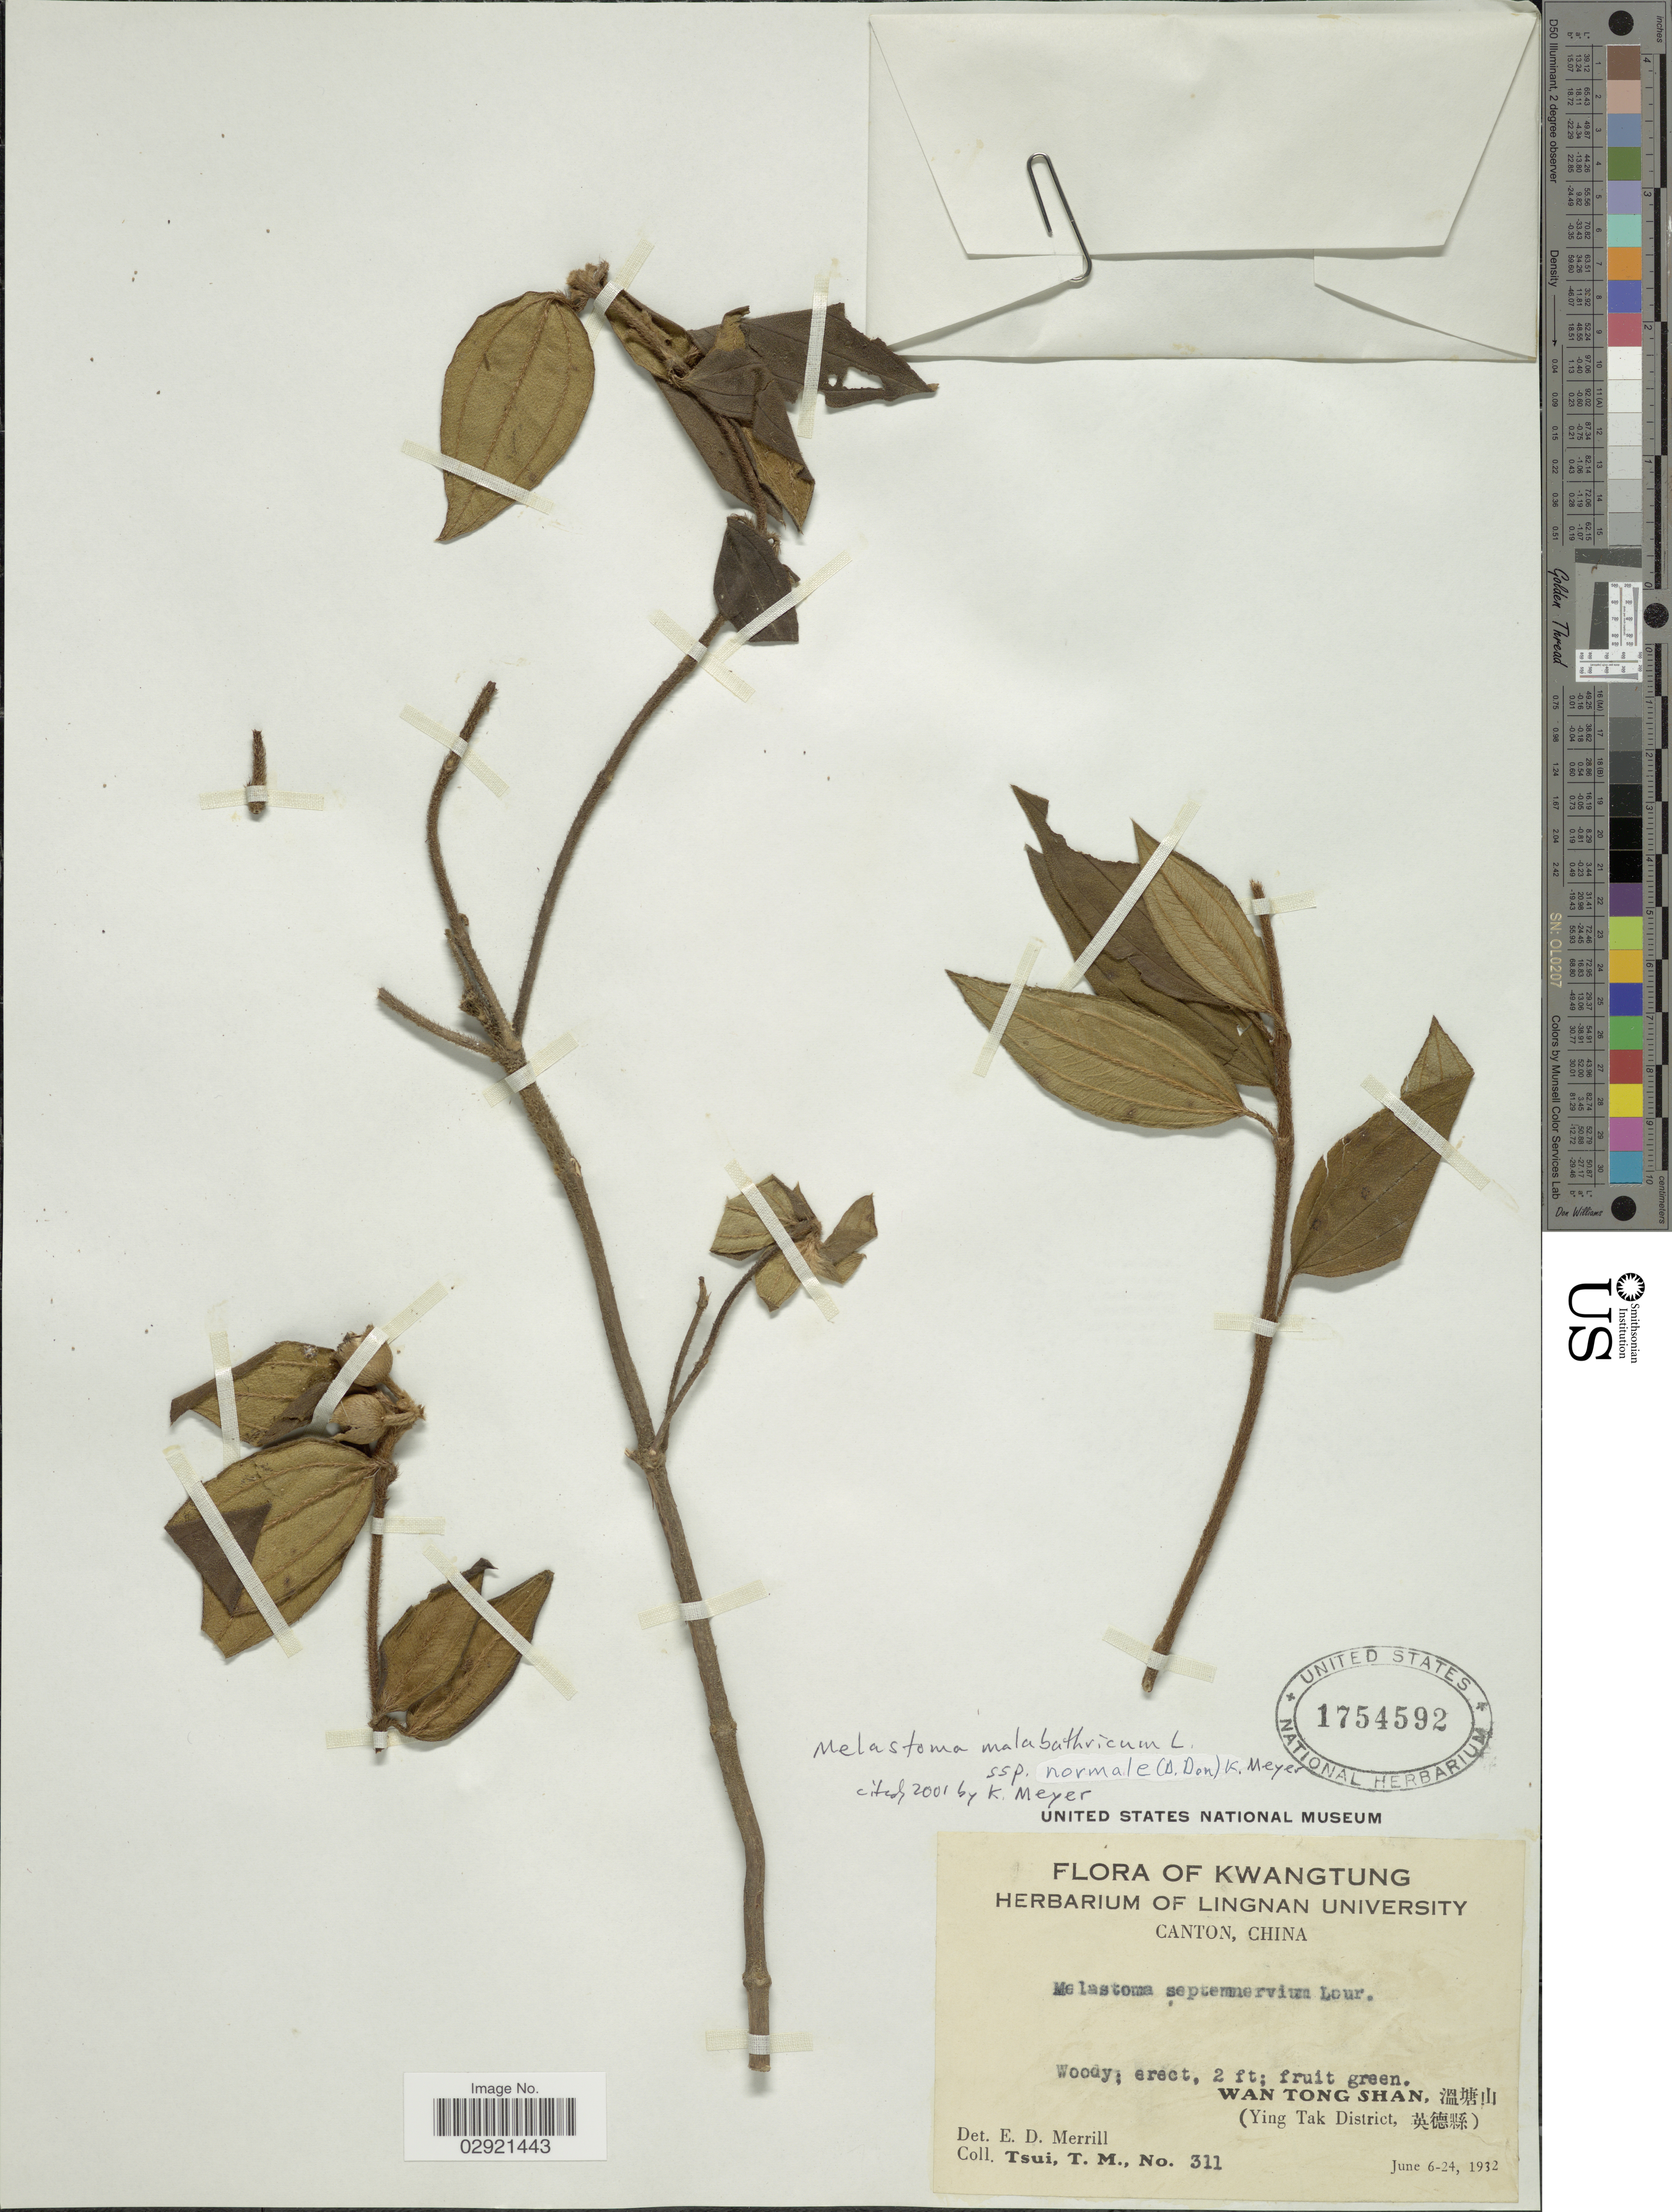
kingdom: Plantae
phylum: Tracheophyta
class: Magnoliopsida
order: Myrtales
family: Melastomataceae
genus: Melastoma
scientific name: Melastoma malabathricum subsp. normale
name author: L.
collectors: T. Tsui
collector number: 311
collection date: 1932-06-06/1932-06-24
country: China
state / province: Guangdong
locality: Kwangtung. Wan Tong Shan, (Ying Tak District).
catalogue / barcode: US 1754592